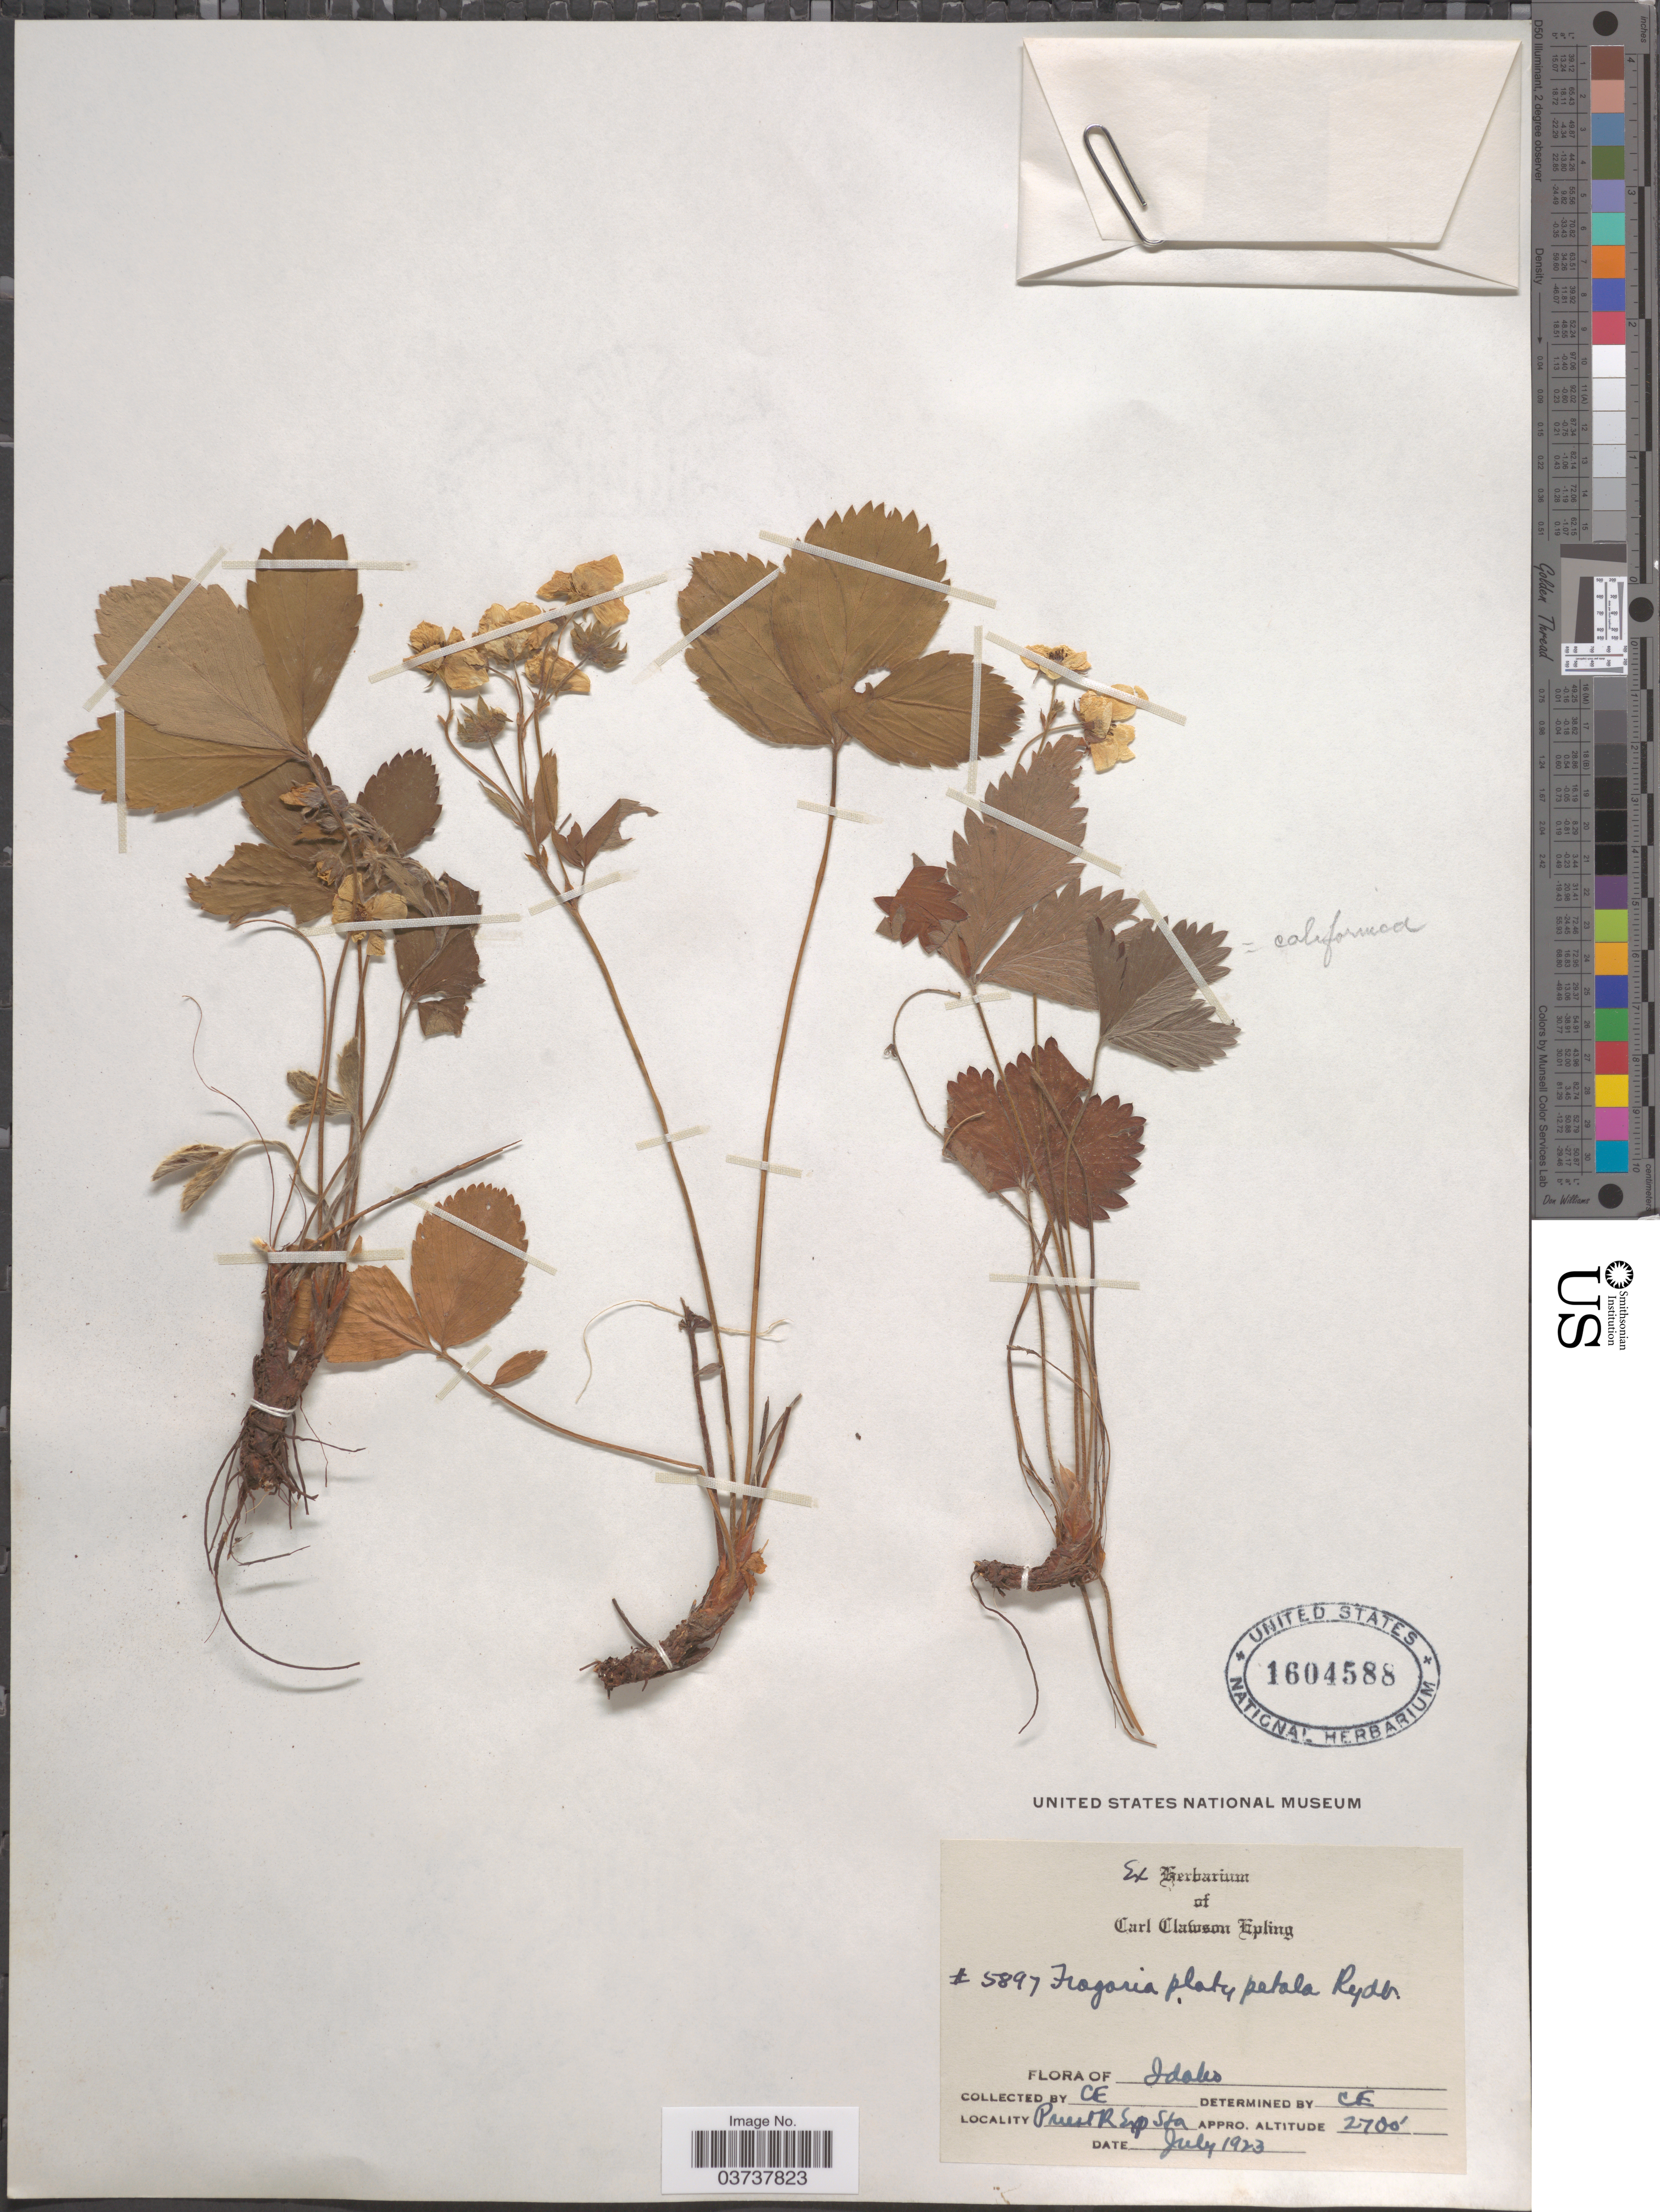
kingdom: Plantae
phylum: Tracheophyta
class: Magnoliopsida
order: Rosales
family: Rosaceae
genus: Fragaria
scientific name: Fragaria virginiana subsp. platypetala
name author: (Rydb.) Staudt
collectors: C. C. Epling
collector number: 5897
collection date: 1923-07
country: United States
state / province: Idaho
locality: Priest R Exp Sta.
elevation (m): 823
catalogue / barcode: US 1604588